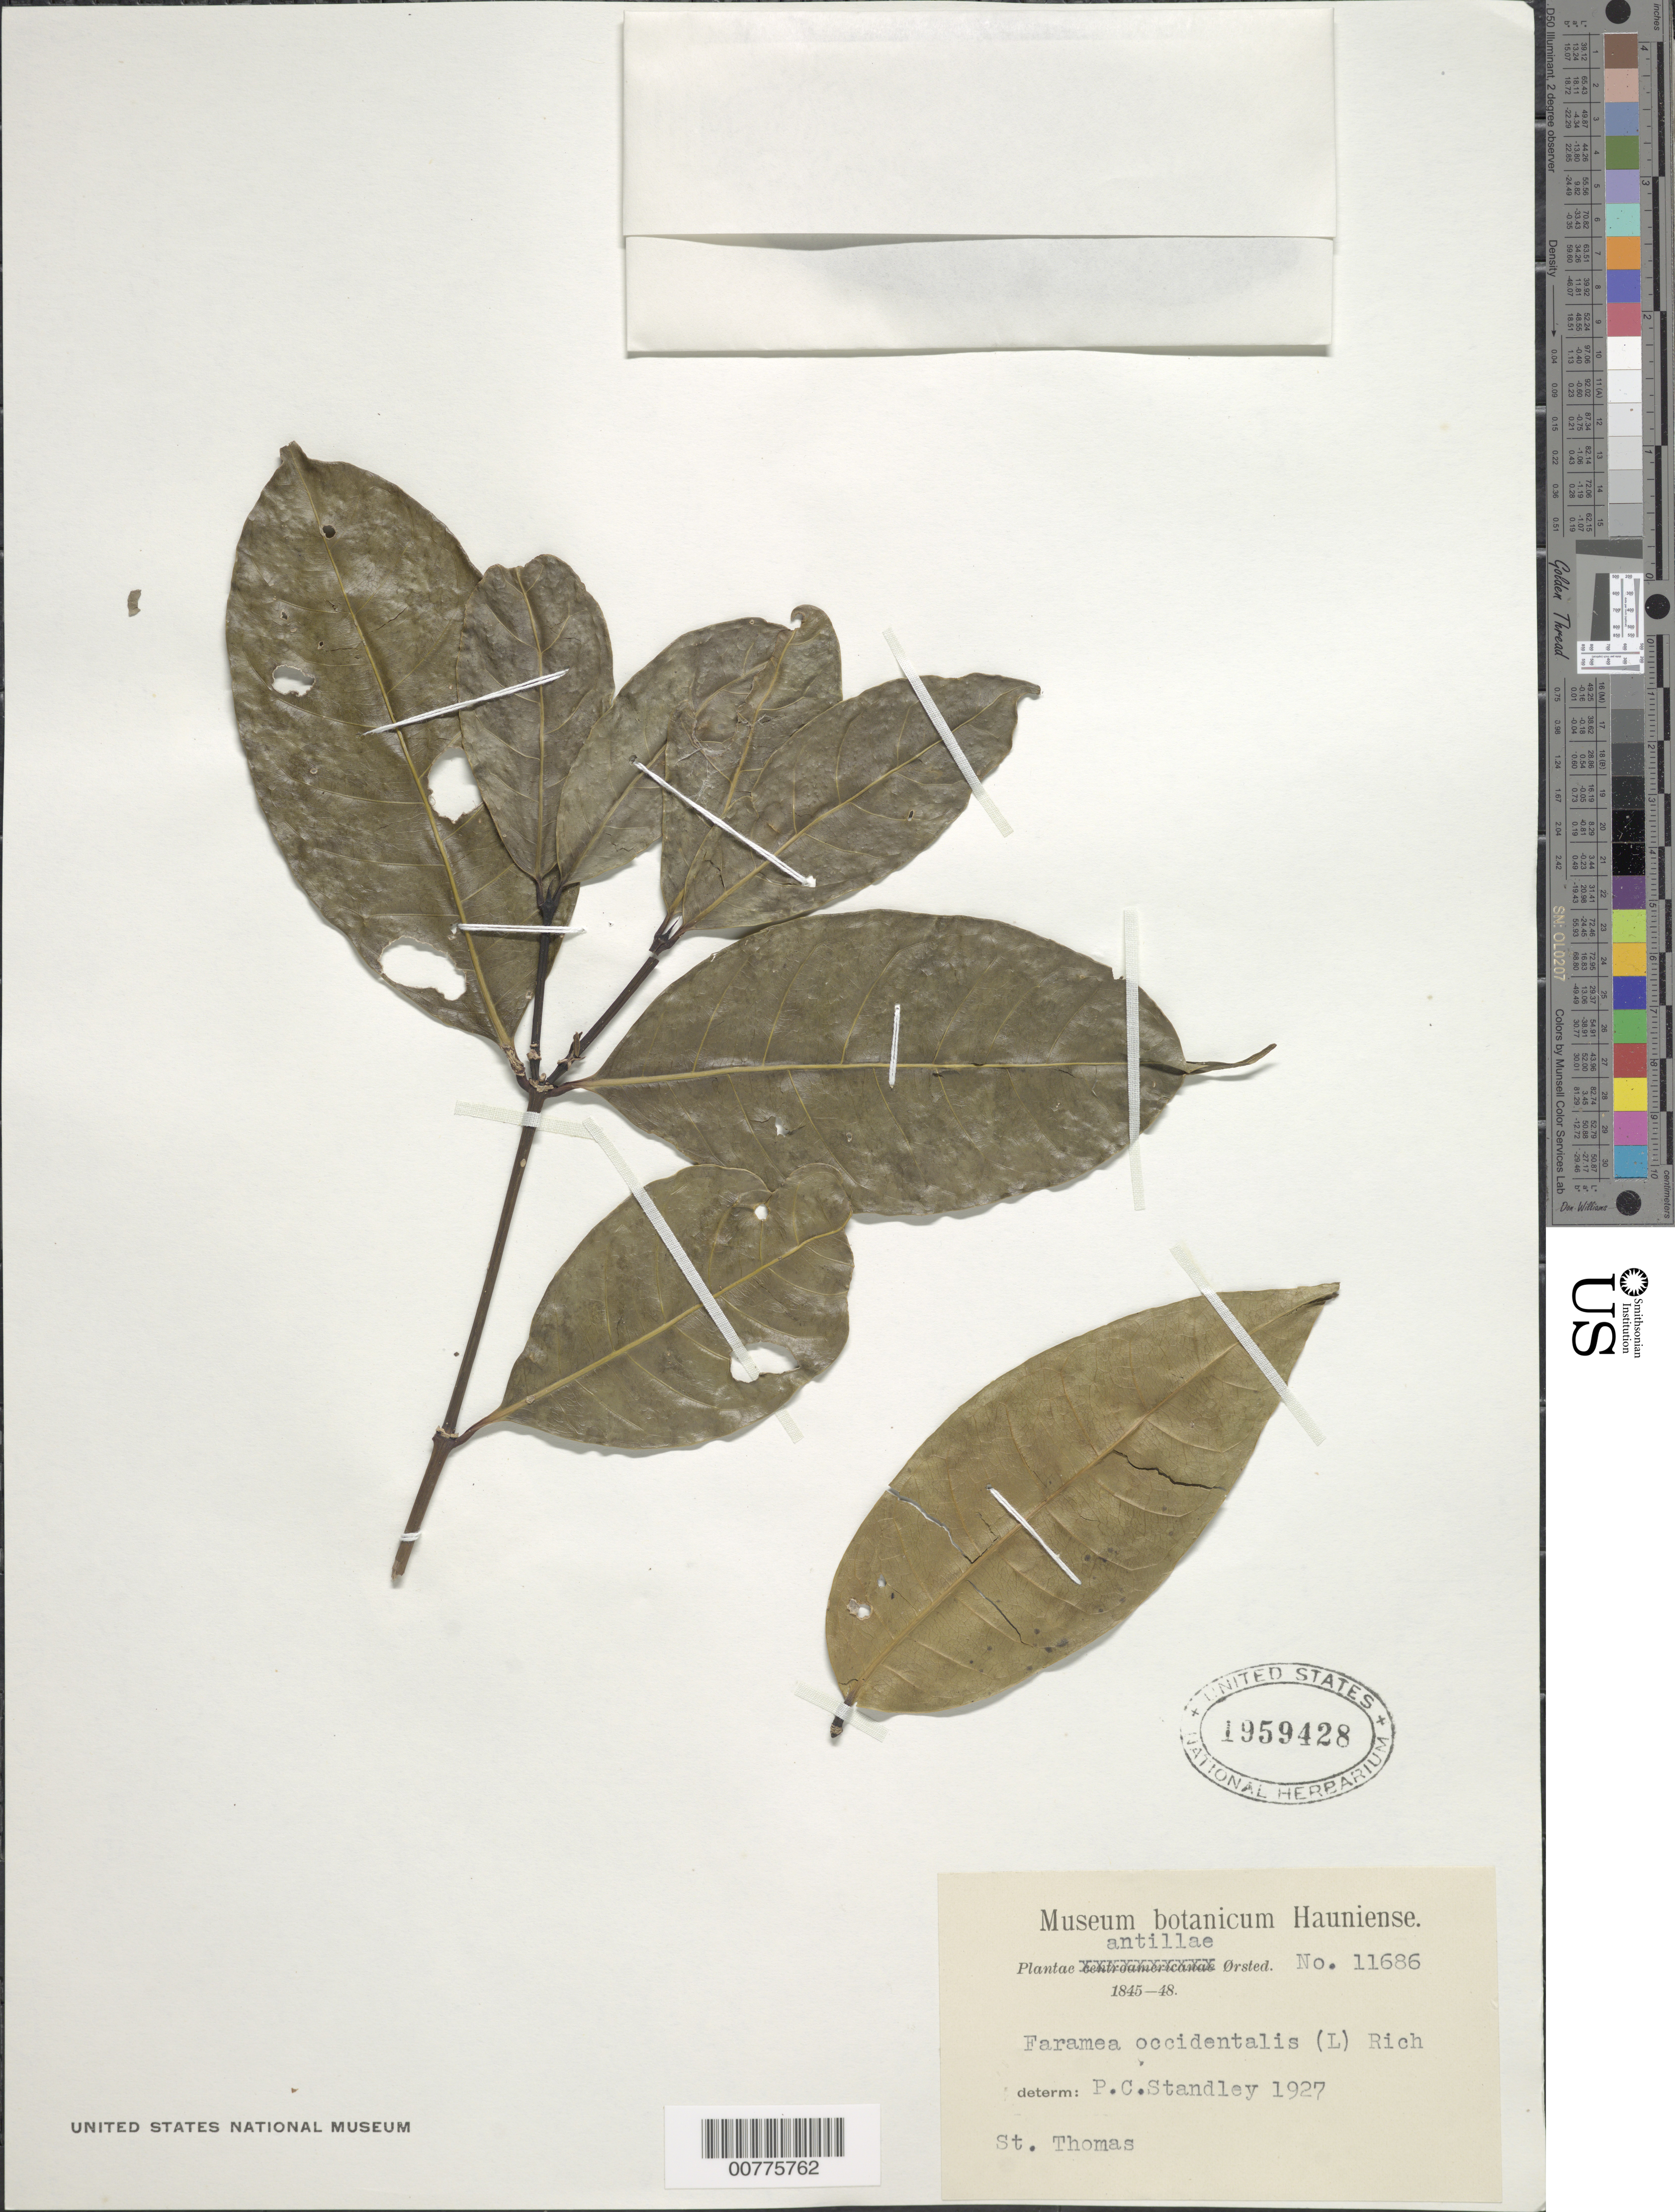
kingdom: Plantae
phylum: Tracheophyta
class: Magnoliopsida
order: Gentianales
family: Rubiaceae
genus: Faramea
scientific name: Faramea occidentalis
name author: (L.) A. Rich.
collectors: A. S. Oersted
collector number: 11686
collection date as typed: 1845 to -- --- 1848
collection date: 1845/1848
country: U.S. Virgin Islands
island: St. Thomas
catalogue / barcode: US 1959428